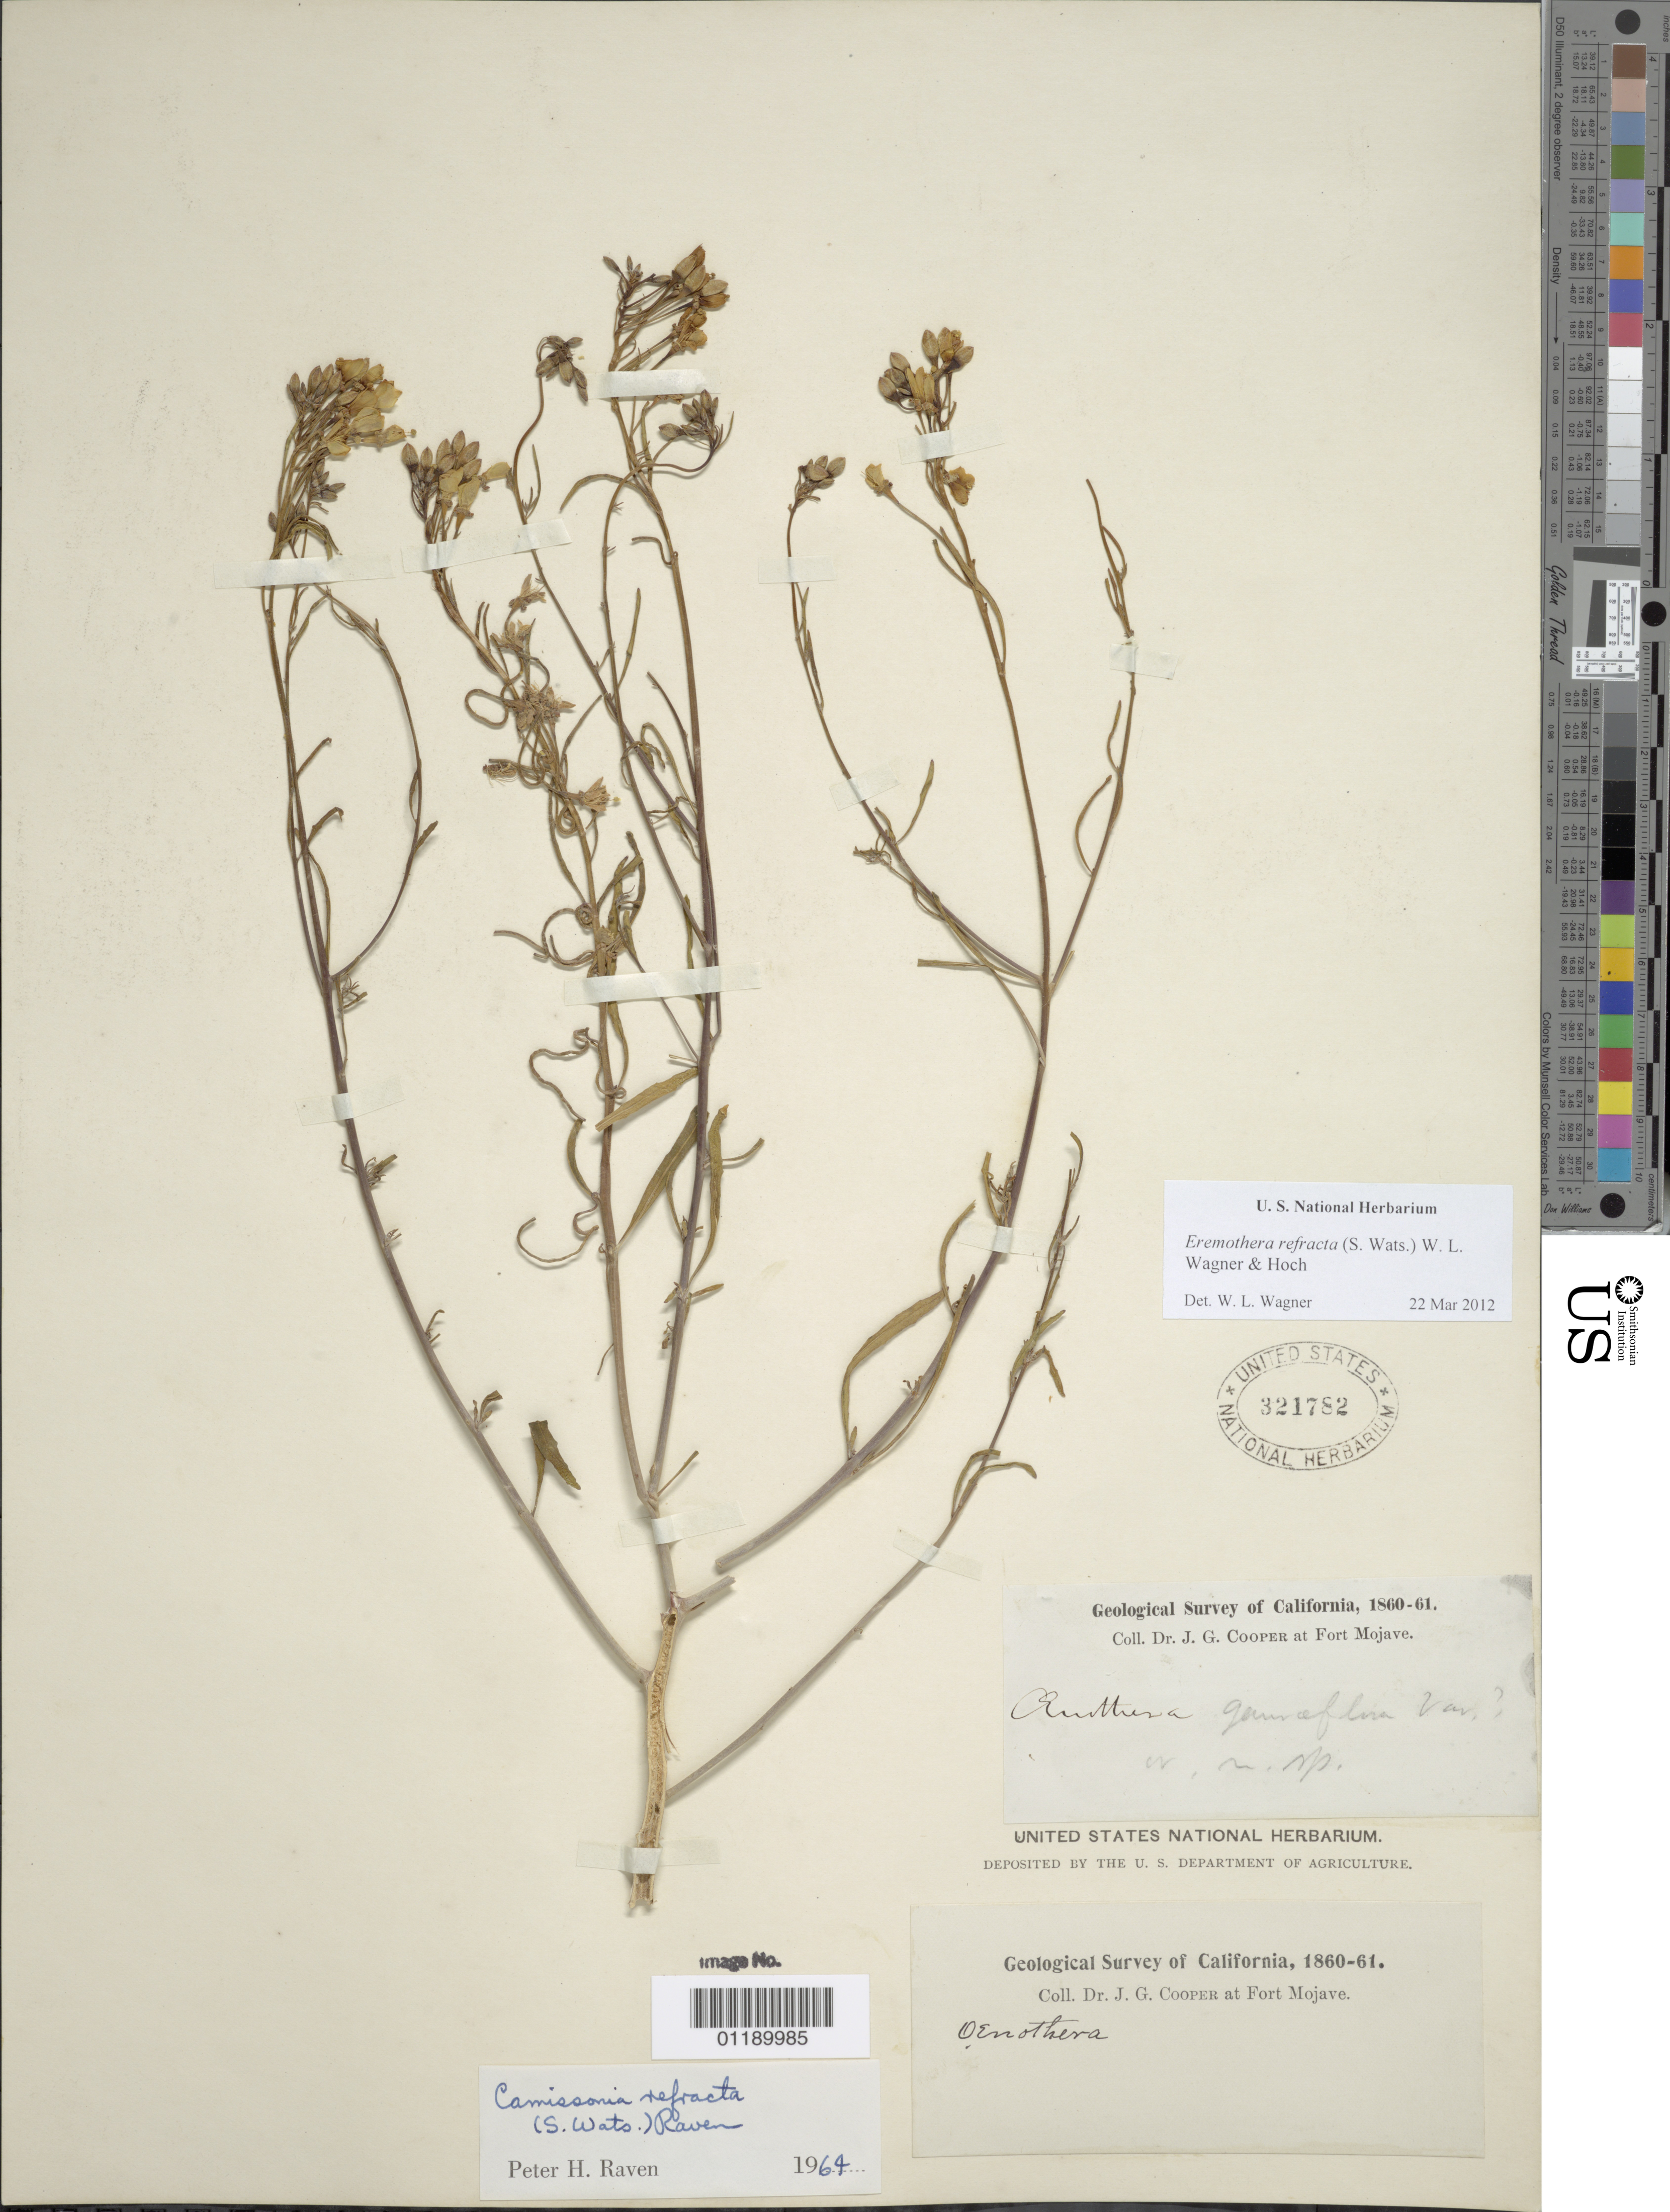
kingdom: Plantae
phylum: Tracheophyta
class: Magnoliopsida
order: Myrtales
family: Onagraceae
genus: Eremothera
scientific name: Eremothera refracta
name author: (S. Watson) W.L. Wagner & Hoch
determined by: Wagner, W. L., (BOT), Smithsonian Institution - National Museum of Natural History (UNITED STATES)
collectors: J. G. Cooper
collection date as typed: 1860 to -- --- 1861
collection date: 1860/1861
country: United States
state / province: California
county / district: San Bernardino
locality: at Fort Mojave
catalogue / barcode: US 321782